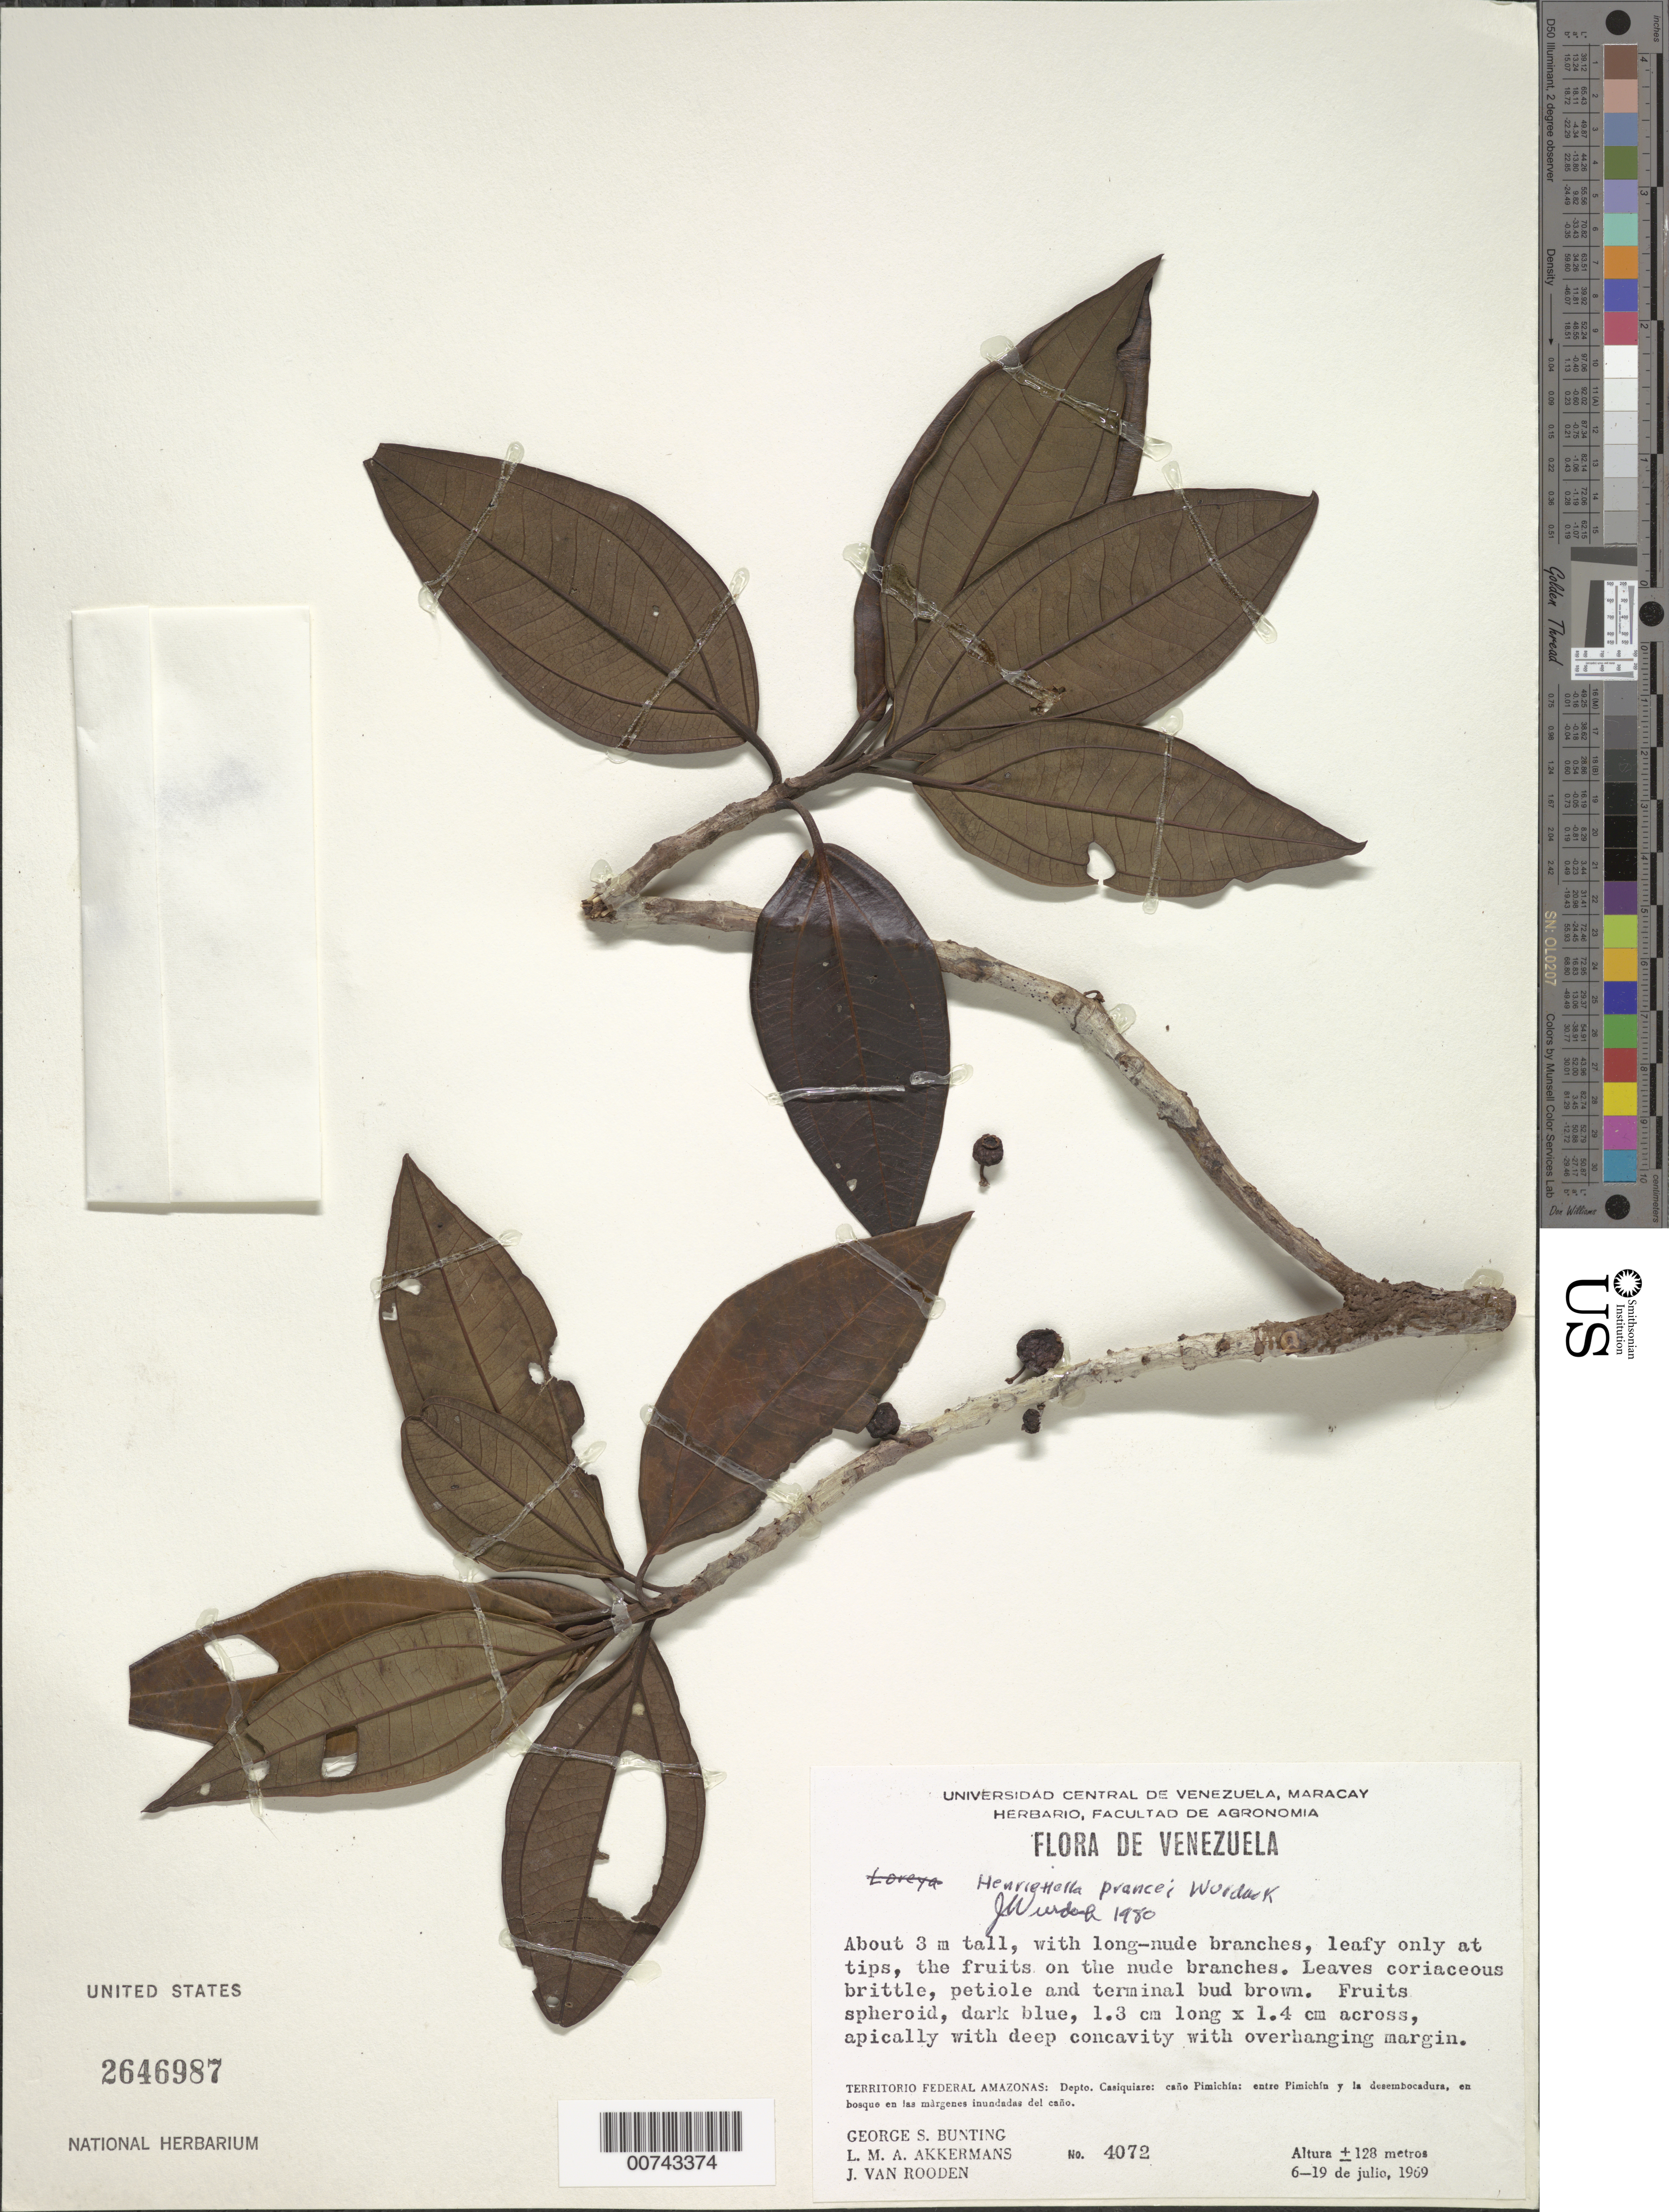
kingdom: Plantae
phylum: Tracheophyta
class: Magnoliopsida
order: Myrtales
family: Melastomataceae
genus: Henriettea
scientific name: Henriettea prancei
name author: (Wurdack) Penneys et al.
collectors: G. S. Bunting, L. M. Akkermans & J. Van Rooden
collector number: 4072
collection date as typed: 6-Jul-69 to 19-Jul-69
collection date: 1969-07-06/1969-07-19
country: Venezuela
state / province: Amazonas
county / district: Maroa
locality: Caño Pimichin, entre Pimichin y la desembocadura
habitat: Bosque en las margens inundadas del cano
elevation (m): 128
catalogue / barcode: US 2646987